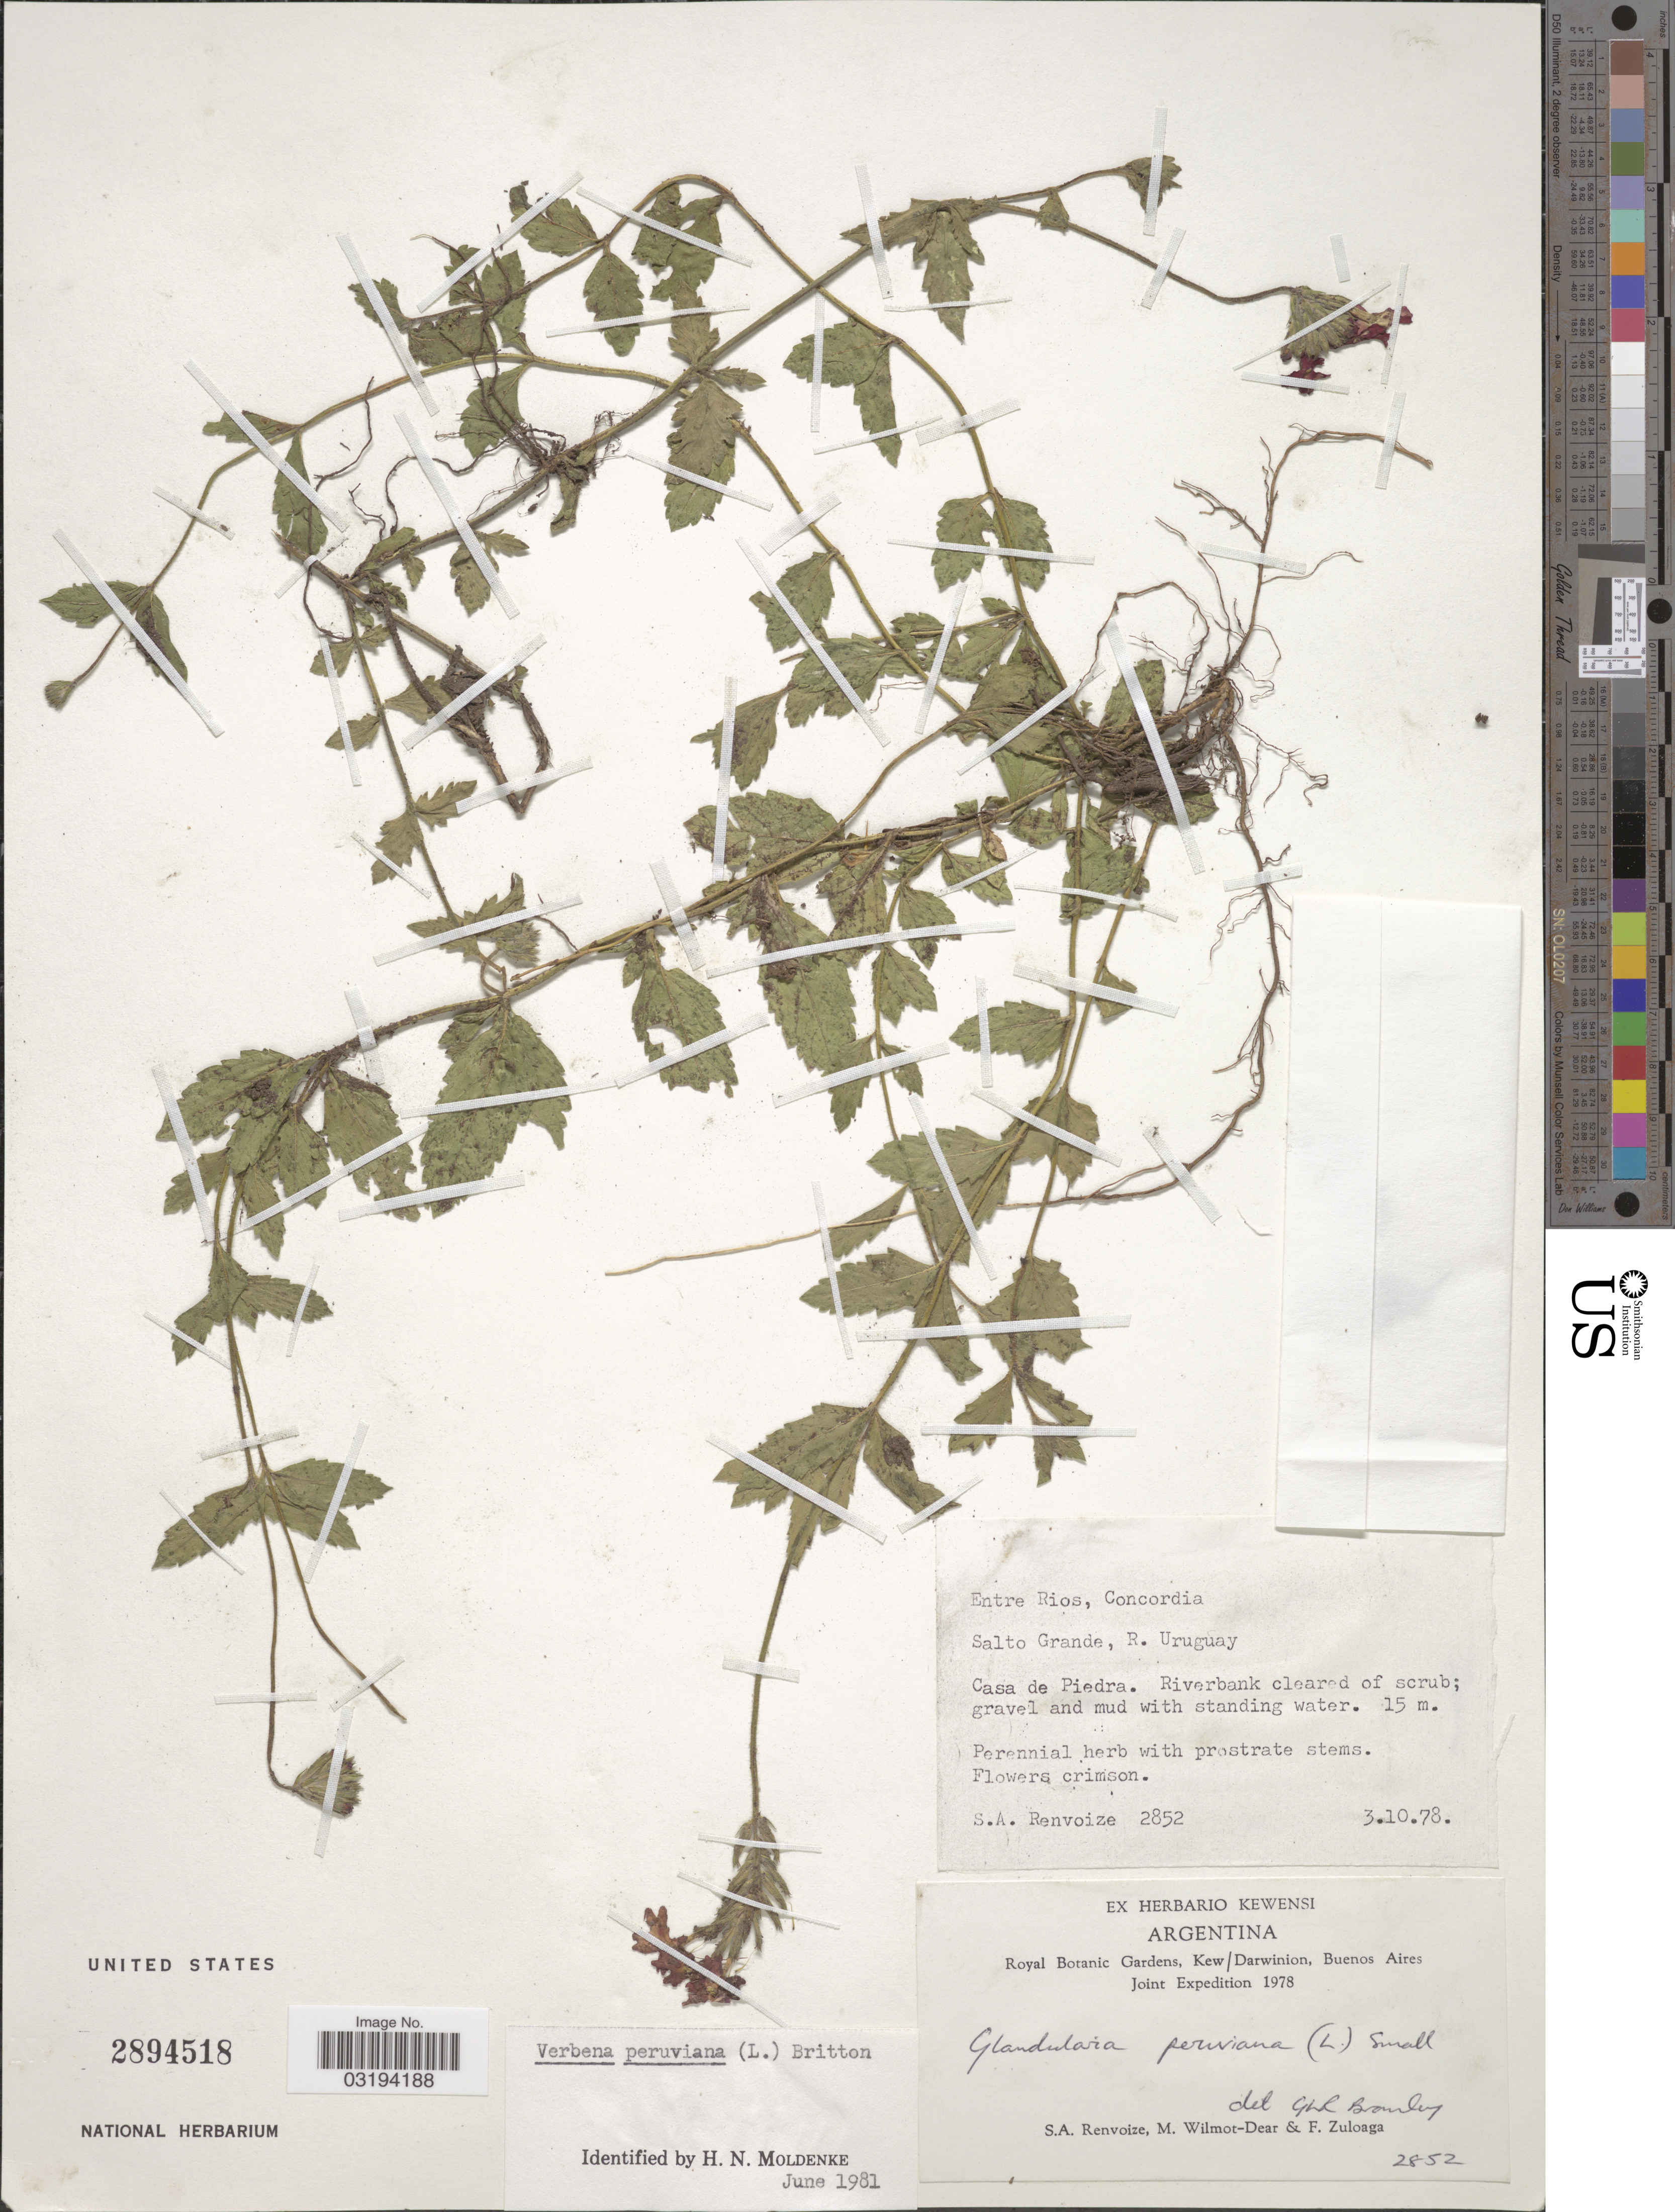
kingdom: Plantae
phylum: Tracheophyta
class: Magnoliopsida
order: Lamiales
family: Verbenaceae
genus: Verbena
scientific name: Verbena peruviana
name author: (L.) Britton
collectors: S. A. Renvoize, M. Wilmot-Dear & F. Zuloaga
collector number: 2852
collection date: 1978-10-03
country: Argentina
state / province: Entre Rios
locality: Concordia. Salto Grande, R. Uruguay. Casa de Piedra.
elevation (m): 15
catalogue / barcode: US 2894518